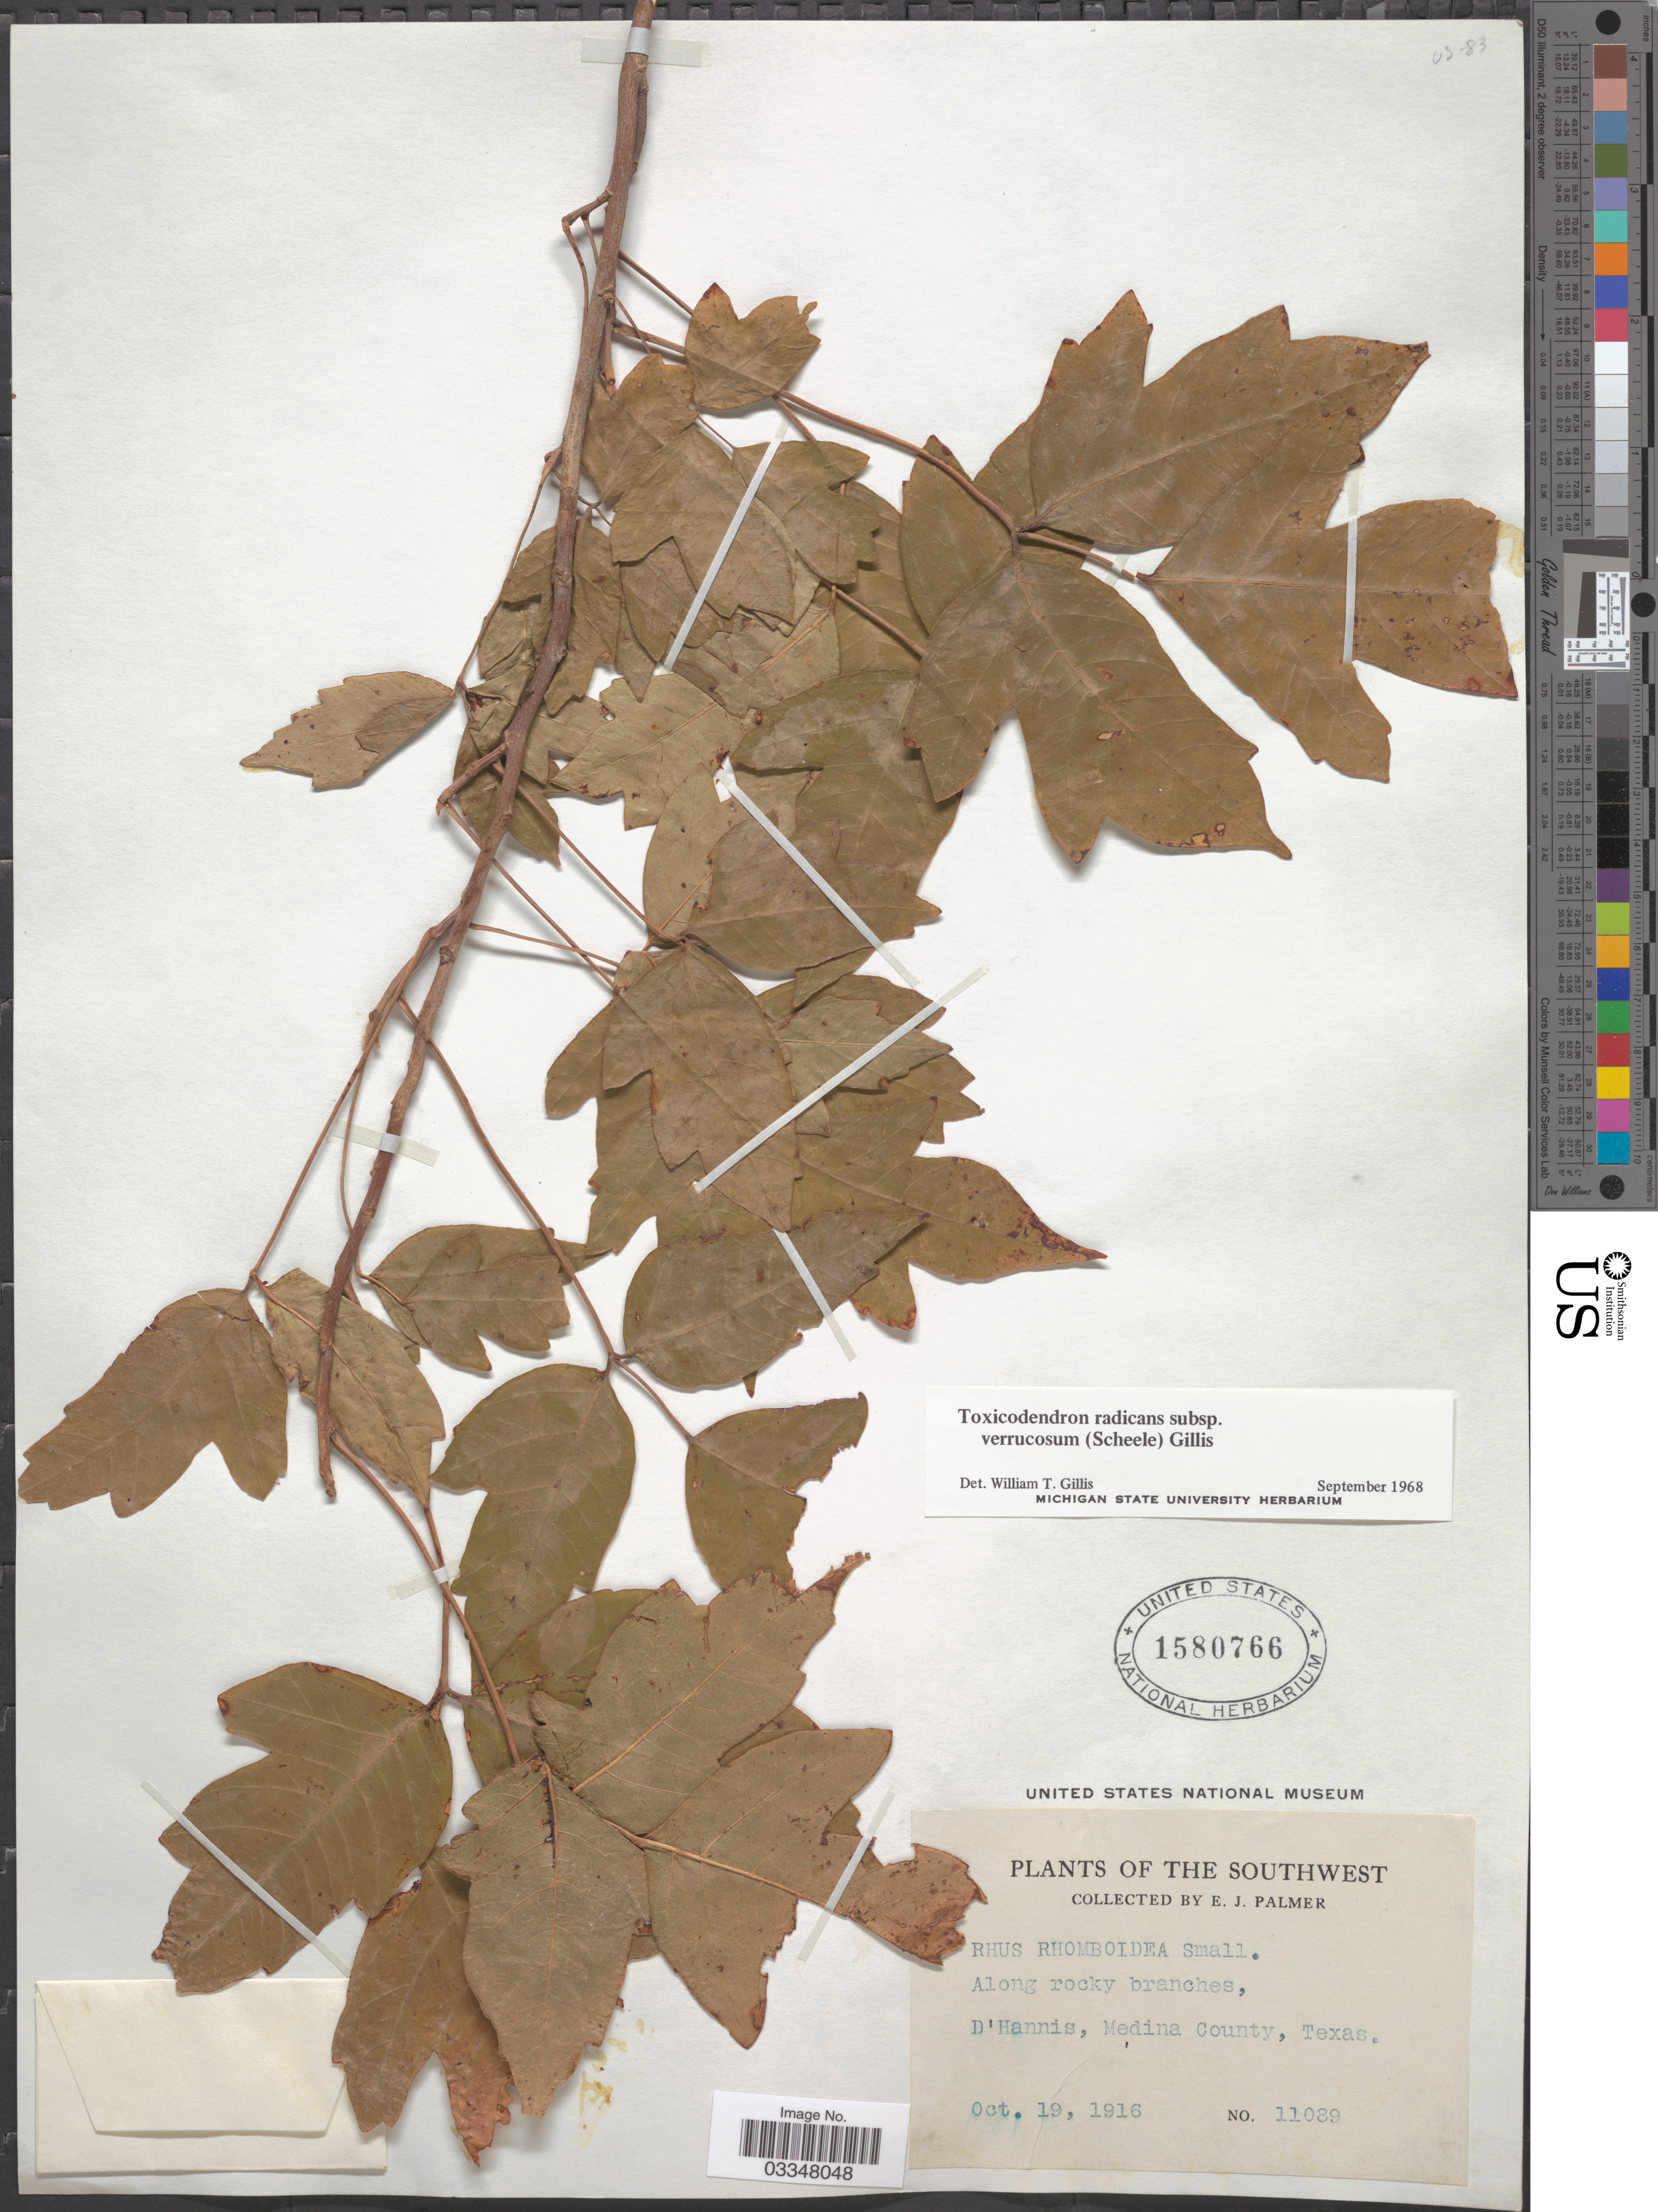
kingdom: Plantae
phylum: Tracheophyta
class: Magnoliopsida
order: Sapindales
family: Anacardiaceae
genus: Toxicodendron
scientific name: Toxicodendron radicans subsp. verrucosum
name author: (Scheele) Gillis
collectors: E. J. Palmer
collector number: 11089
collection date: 1916-10-19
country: United States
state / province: Texas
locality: The Southwest. D'Hannis, Medina County.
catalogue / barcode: US 1580766